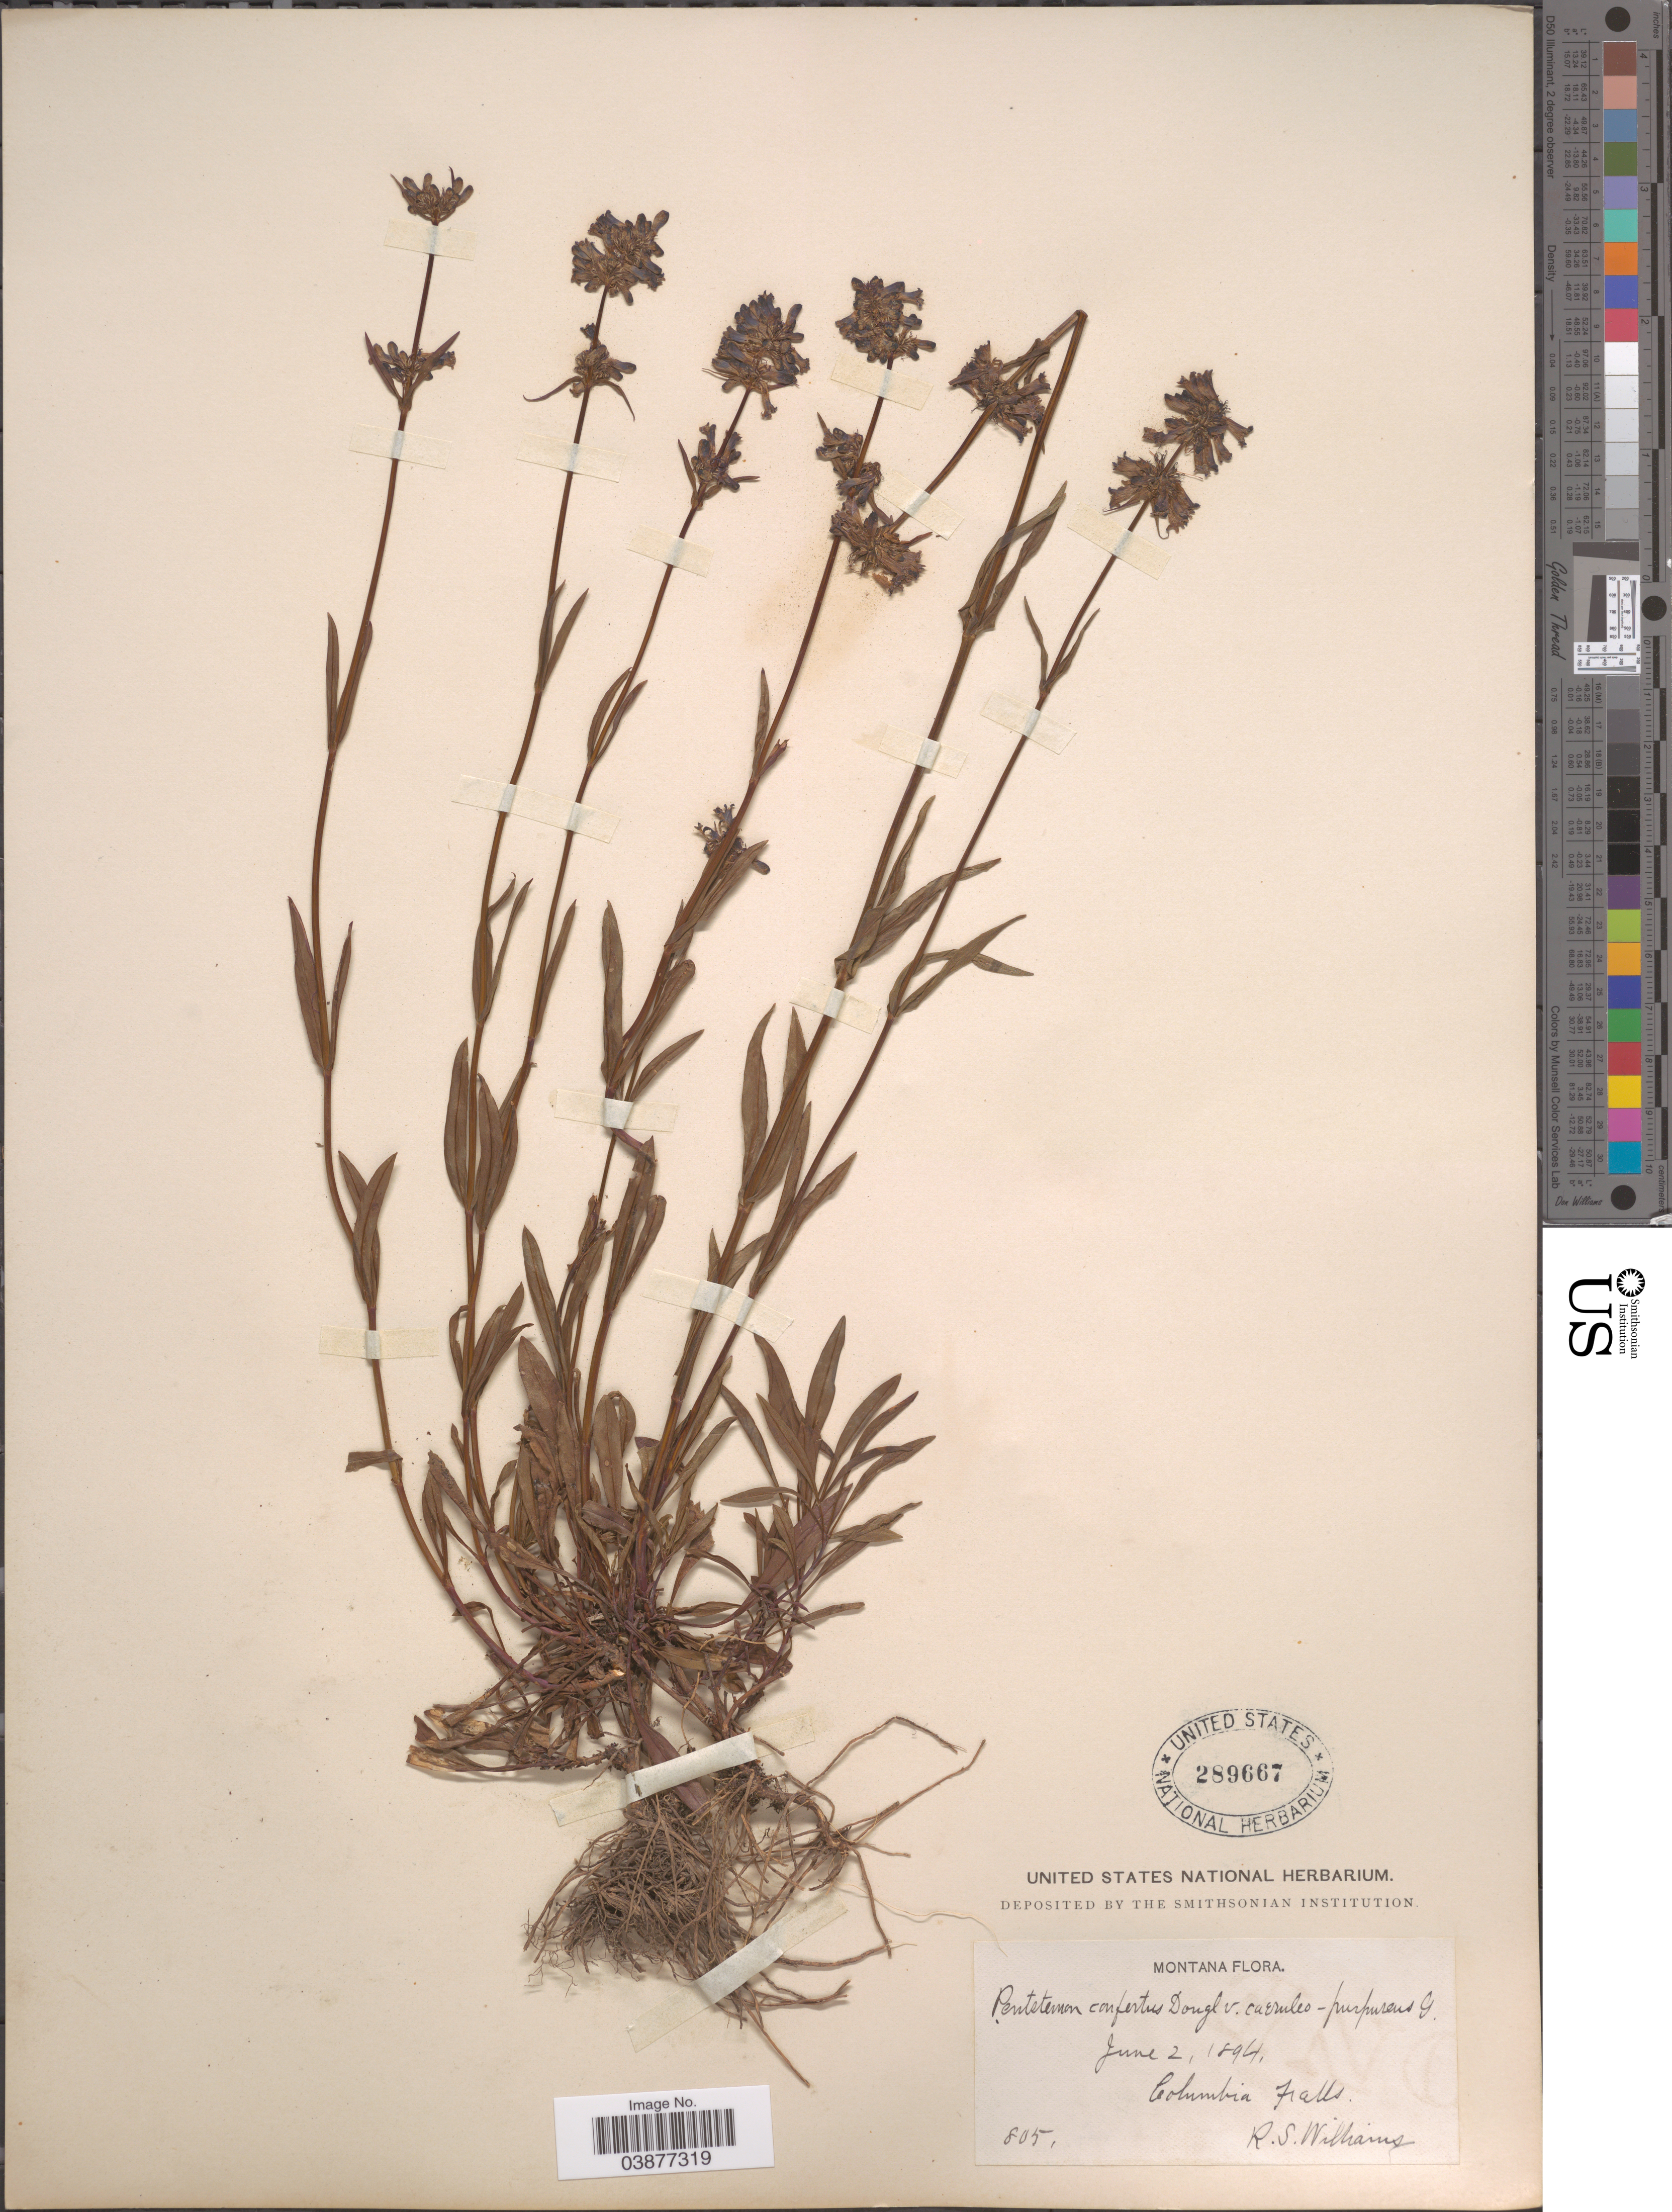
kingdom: Plantae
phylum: Tracheophyta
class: Magnoliopsida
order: Lamiales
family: Plantaginaceae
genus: Penstemon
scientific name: Penstemon procerus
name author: Douglas ex Graham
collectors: R. S. Williams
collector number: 805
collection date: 1894-06-02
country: United States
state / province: Montana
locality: Columbia Falls.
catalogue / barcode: US 289667